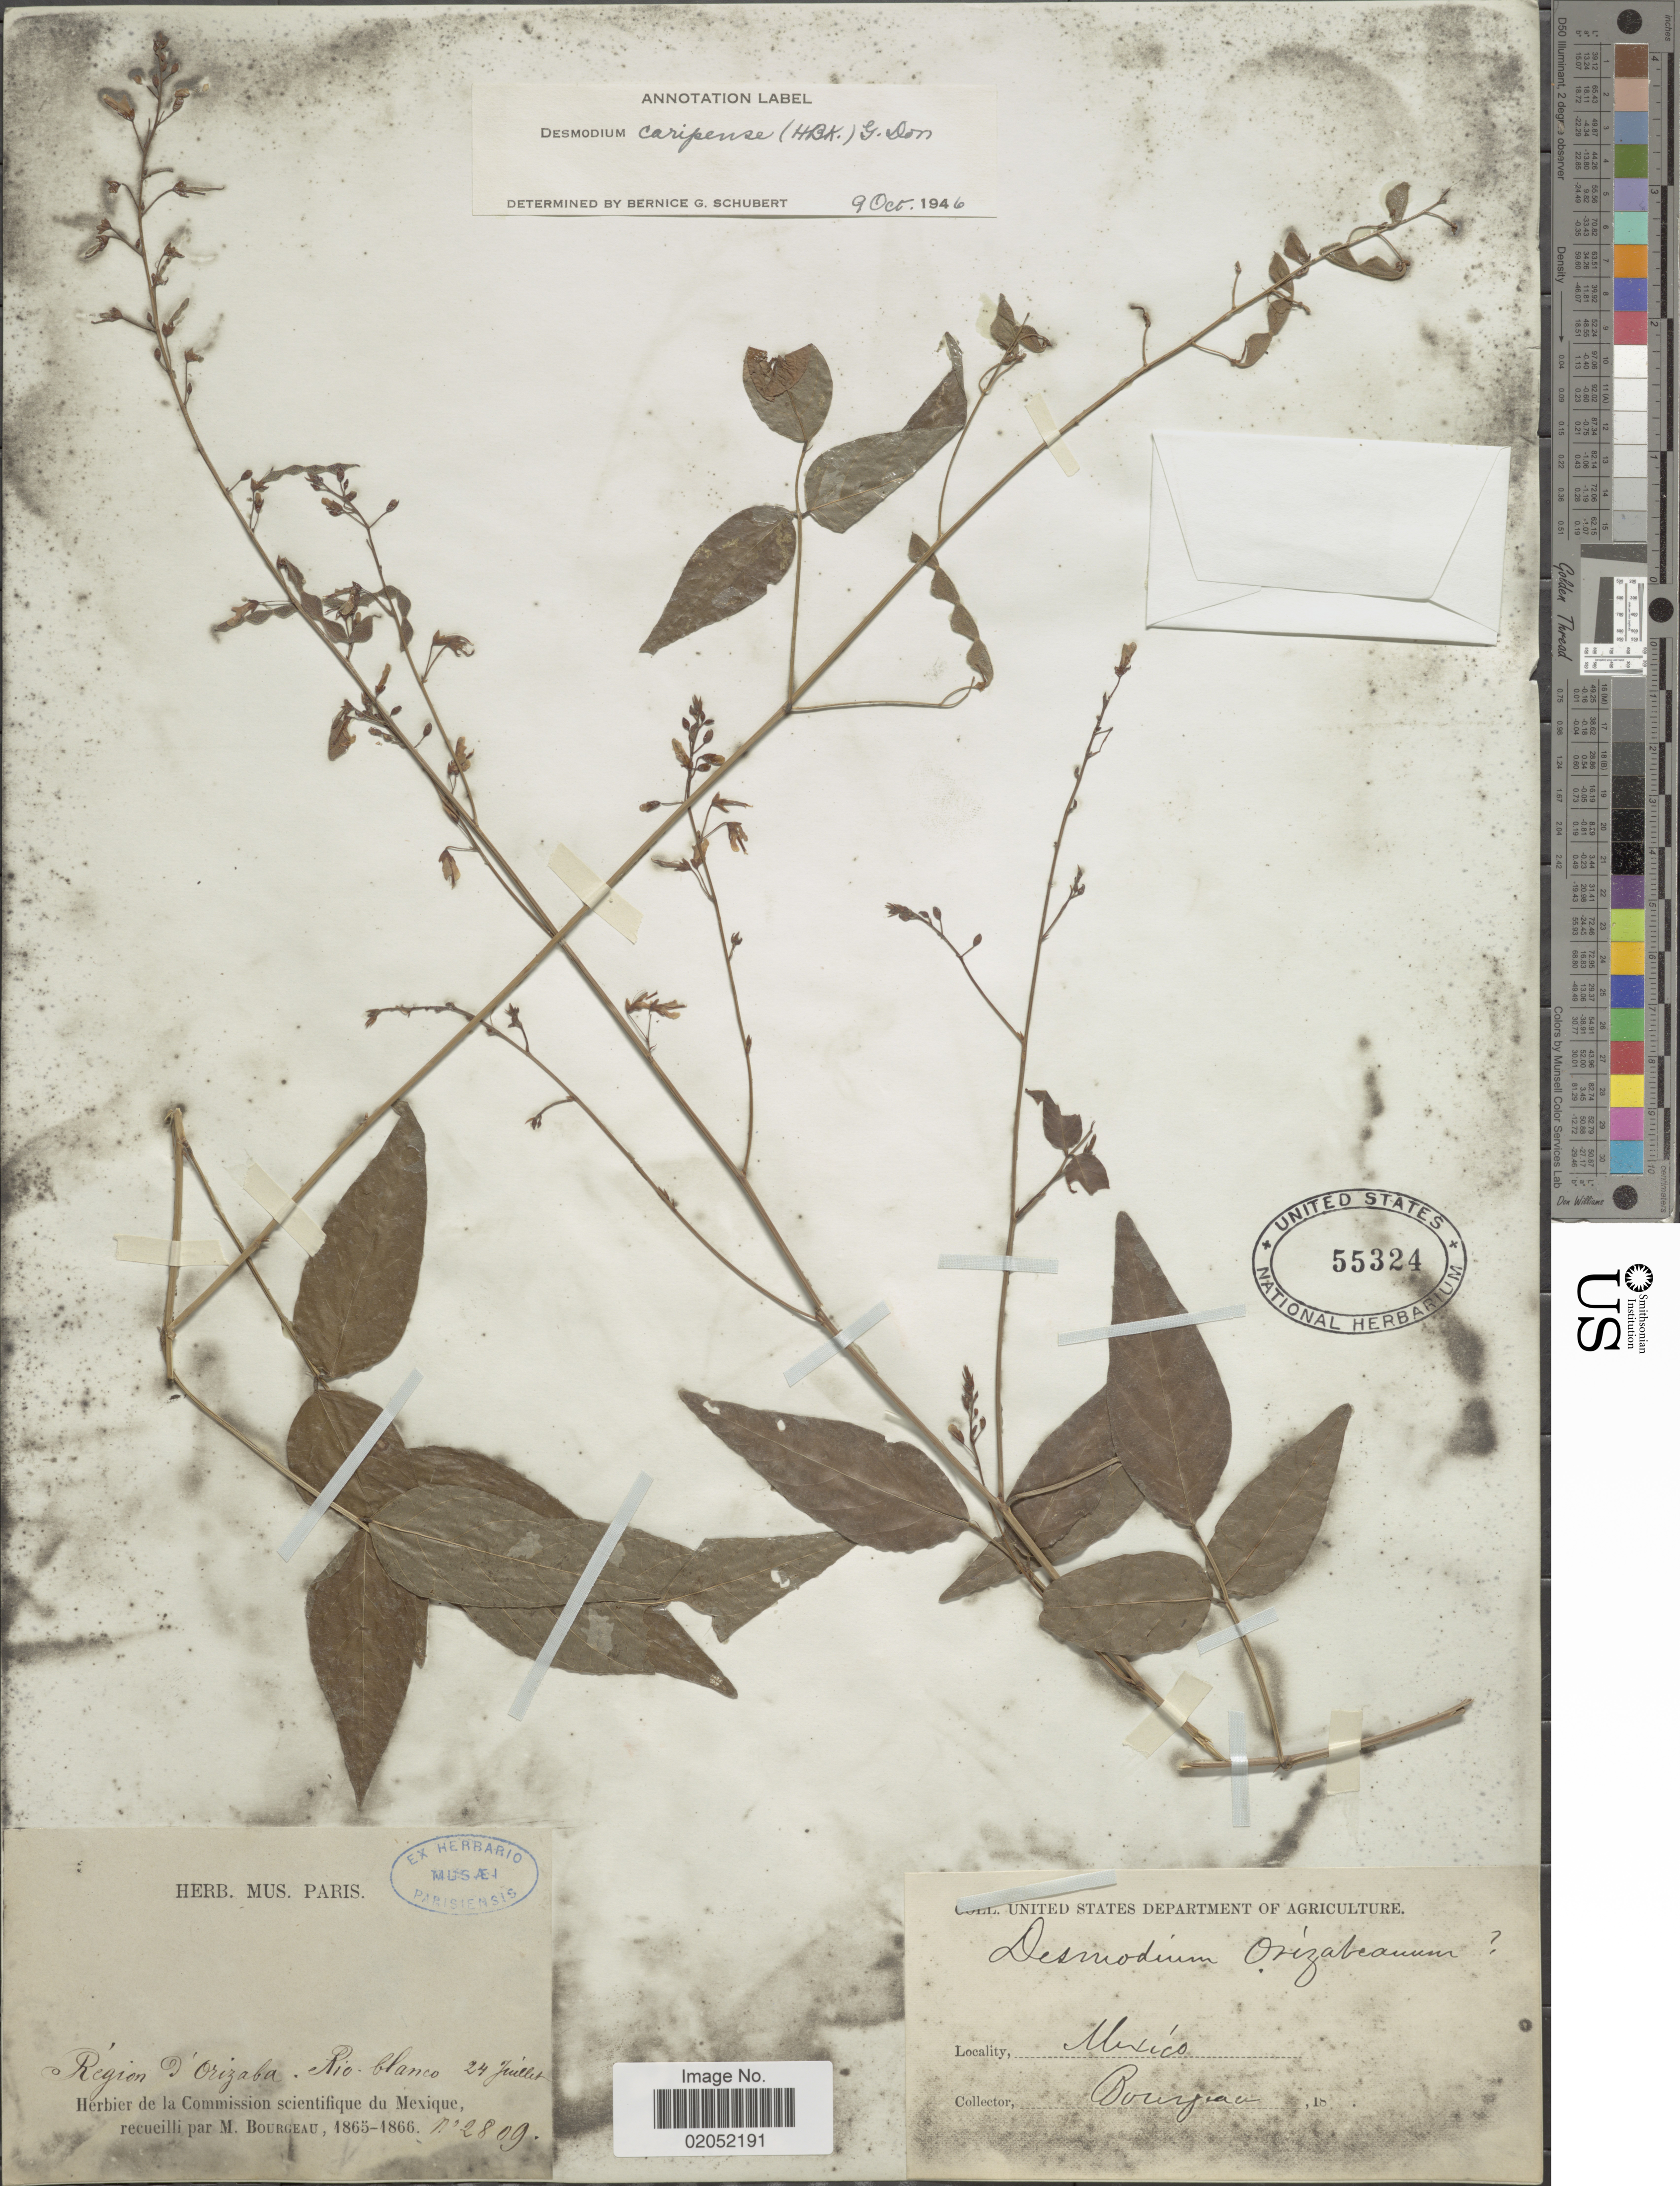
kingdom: Plantae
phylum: Tracheophyta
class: Magnoliopsida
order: Fabales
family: Fabaceae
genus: Desmodium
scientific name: Desmodium caripense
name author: (Kunth) G. Don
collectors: M. Bourgeau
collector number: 2809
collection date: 1865/1866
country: Mexico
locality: Region d'Orizaba. Rio blanco. Mexico.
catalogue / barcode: US 55324